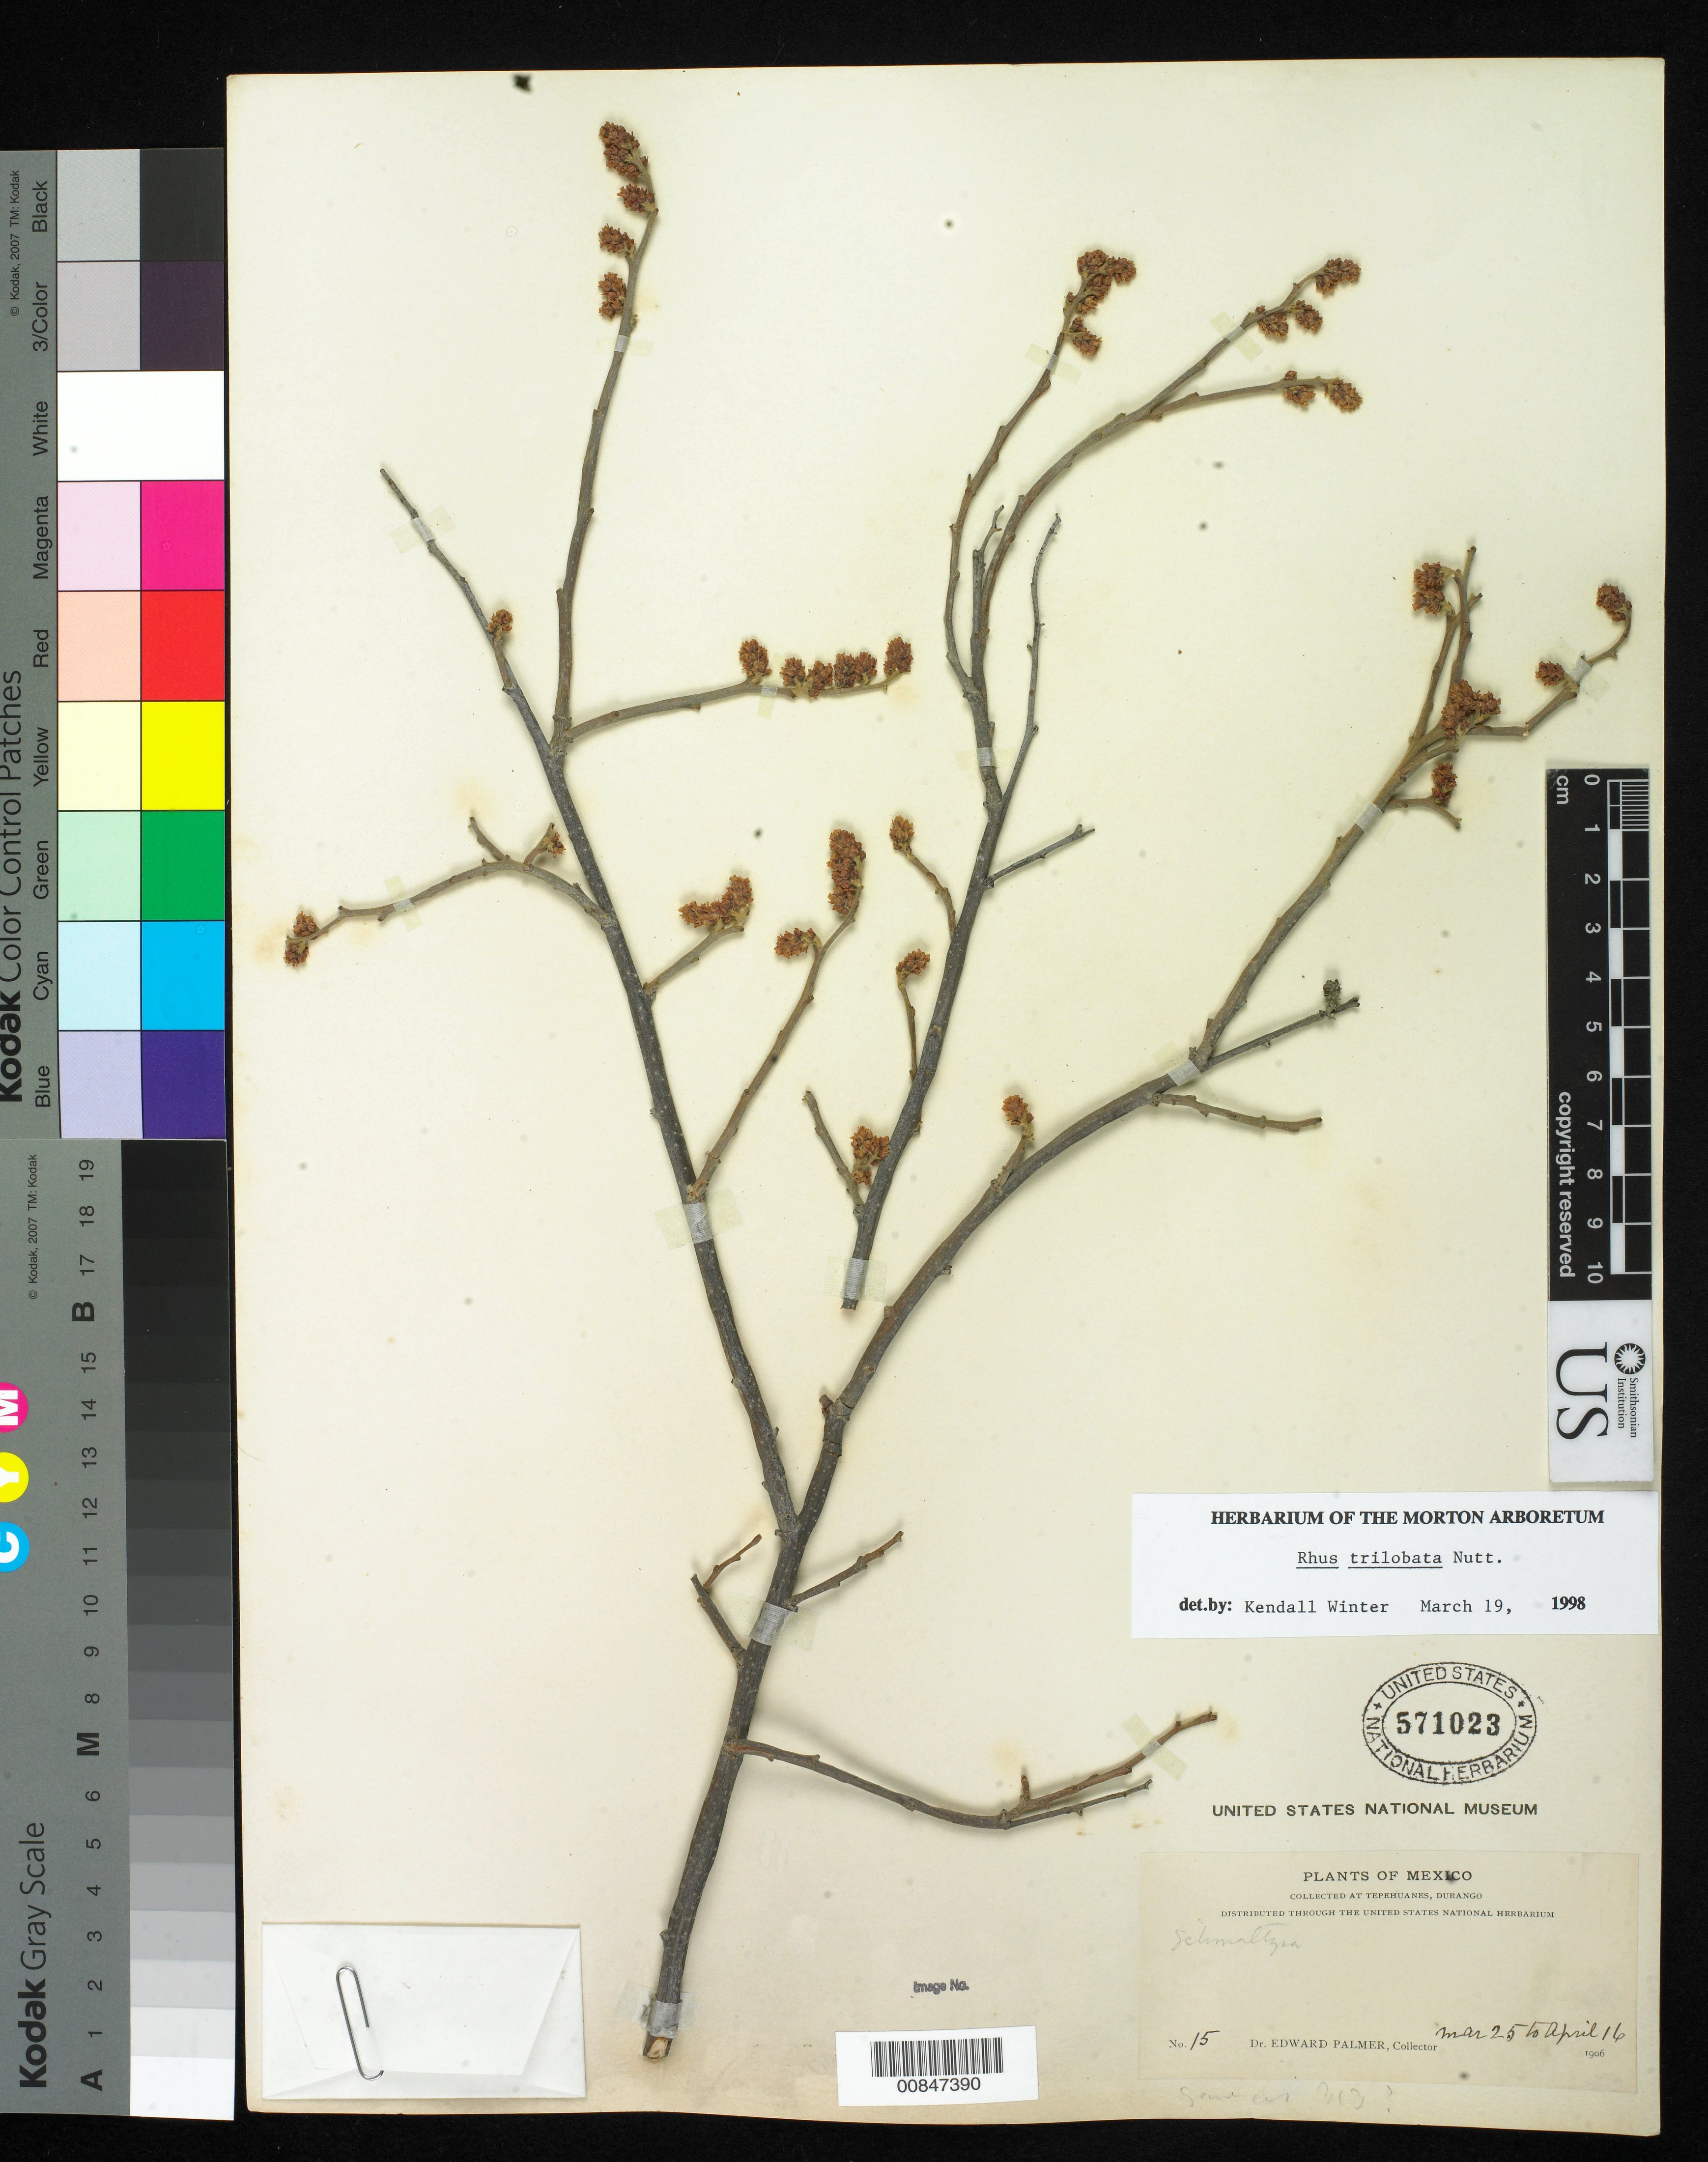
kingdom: Plantae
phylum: Tracheophyta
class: Magnoliopsida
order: Sapindales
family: Anacardiaceae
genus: Rhus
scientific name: Rhus trilobata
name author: Nutt.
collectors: E. Palmer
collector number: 15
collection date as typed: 25 Mar 1906 to 16 Apr 1906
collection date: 1906-03-25/1906-04-16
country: Mexico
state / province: Durango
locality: Tepehuanes, Durango.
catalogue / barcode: US 571023